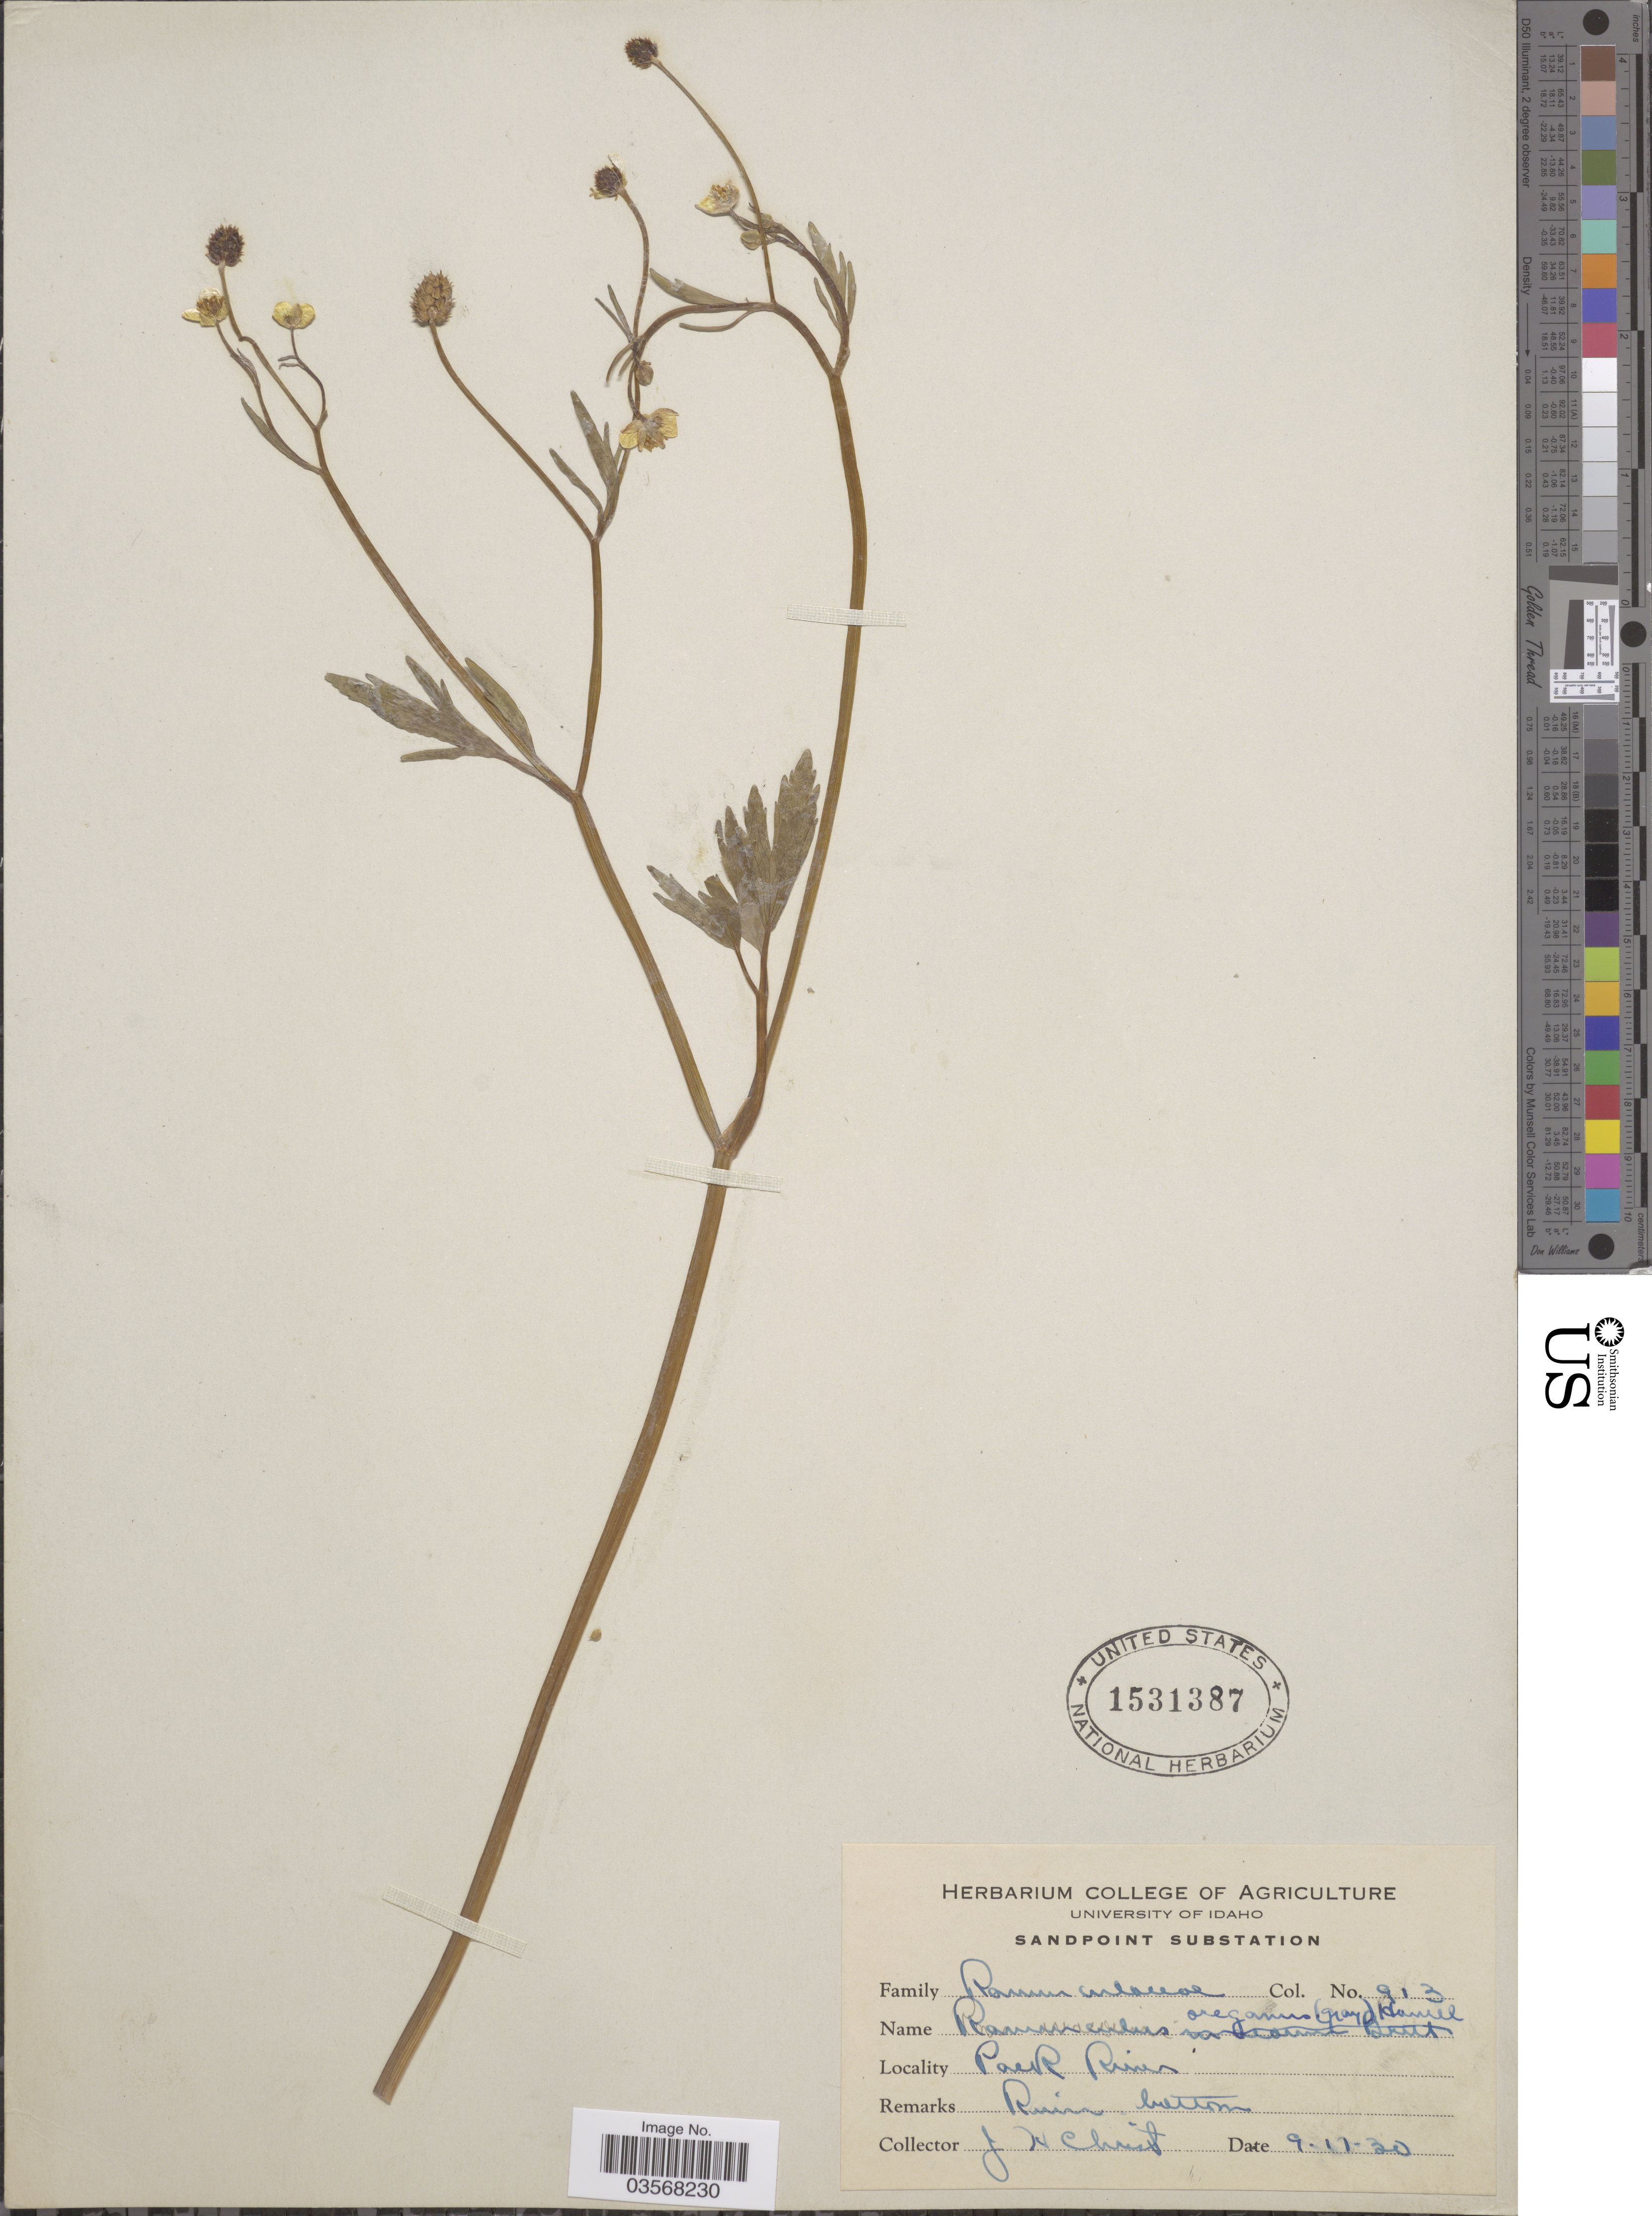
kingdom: Plantae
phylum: Tracheophyta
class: Magnoliopsida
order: Ranunculales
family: Ranunculaceae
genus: Ranunculus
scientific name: Ranunculus oreganus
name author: (A. Gray) J.T. Howell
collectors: J. H. Christ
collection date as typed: Transcribed d/m/y: 17/9/30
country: United States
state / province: Idaho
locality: Park River.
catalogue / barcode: US 1531387